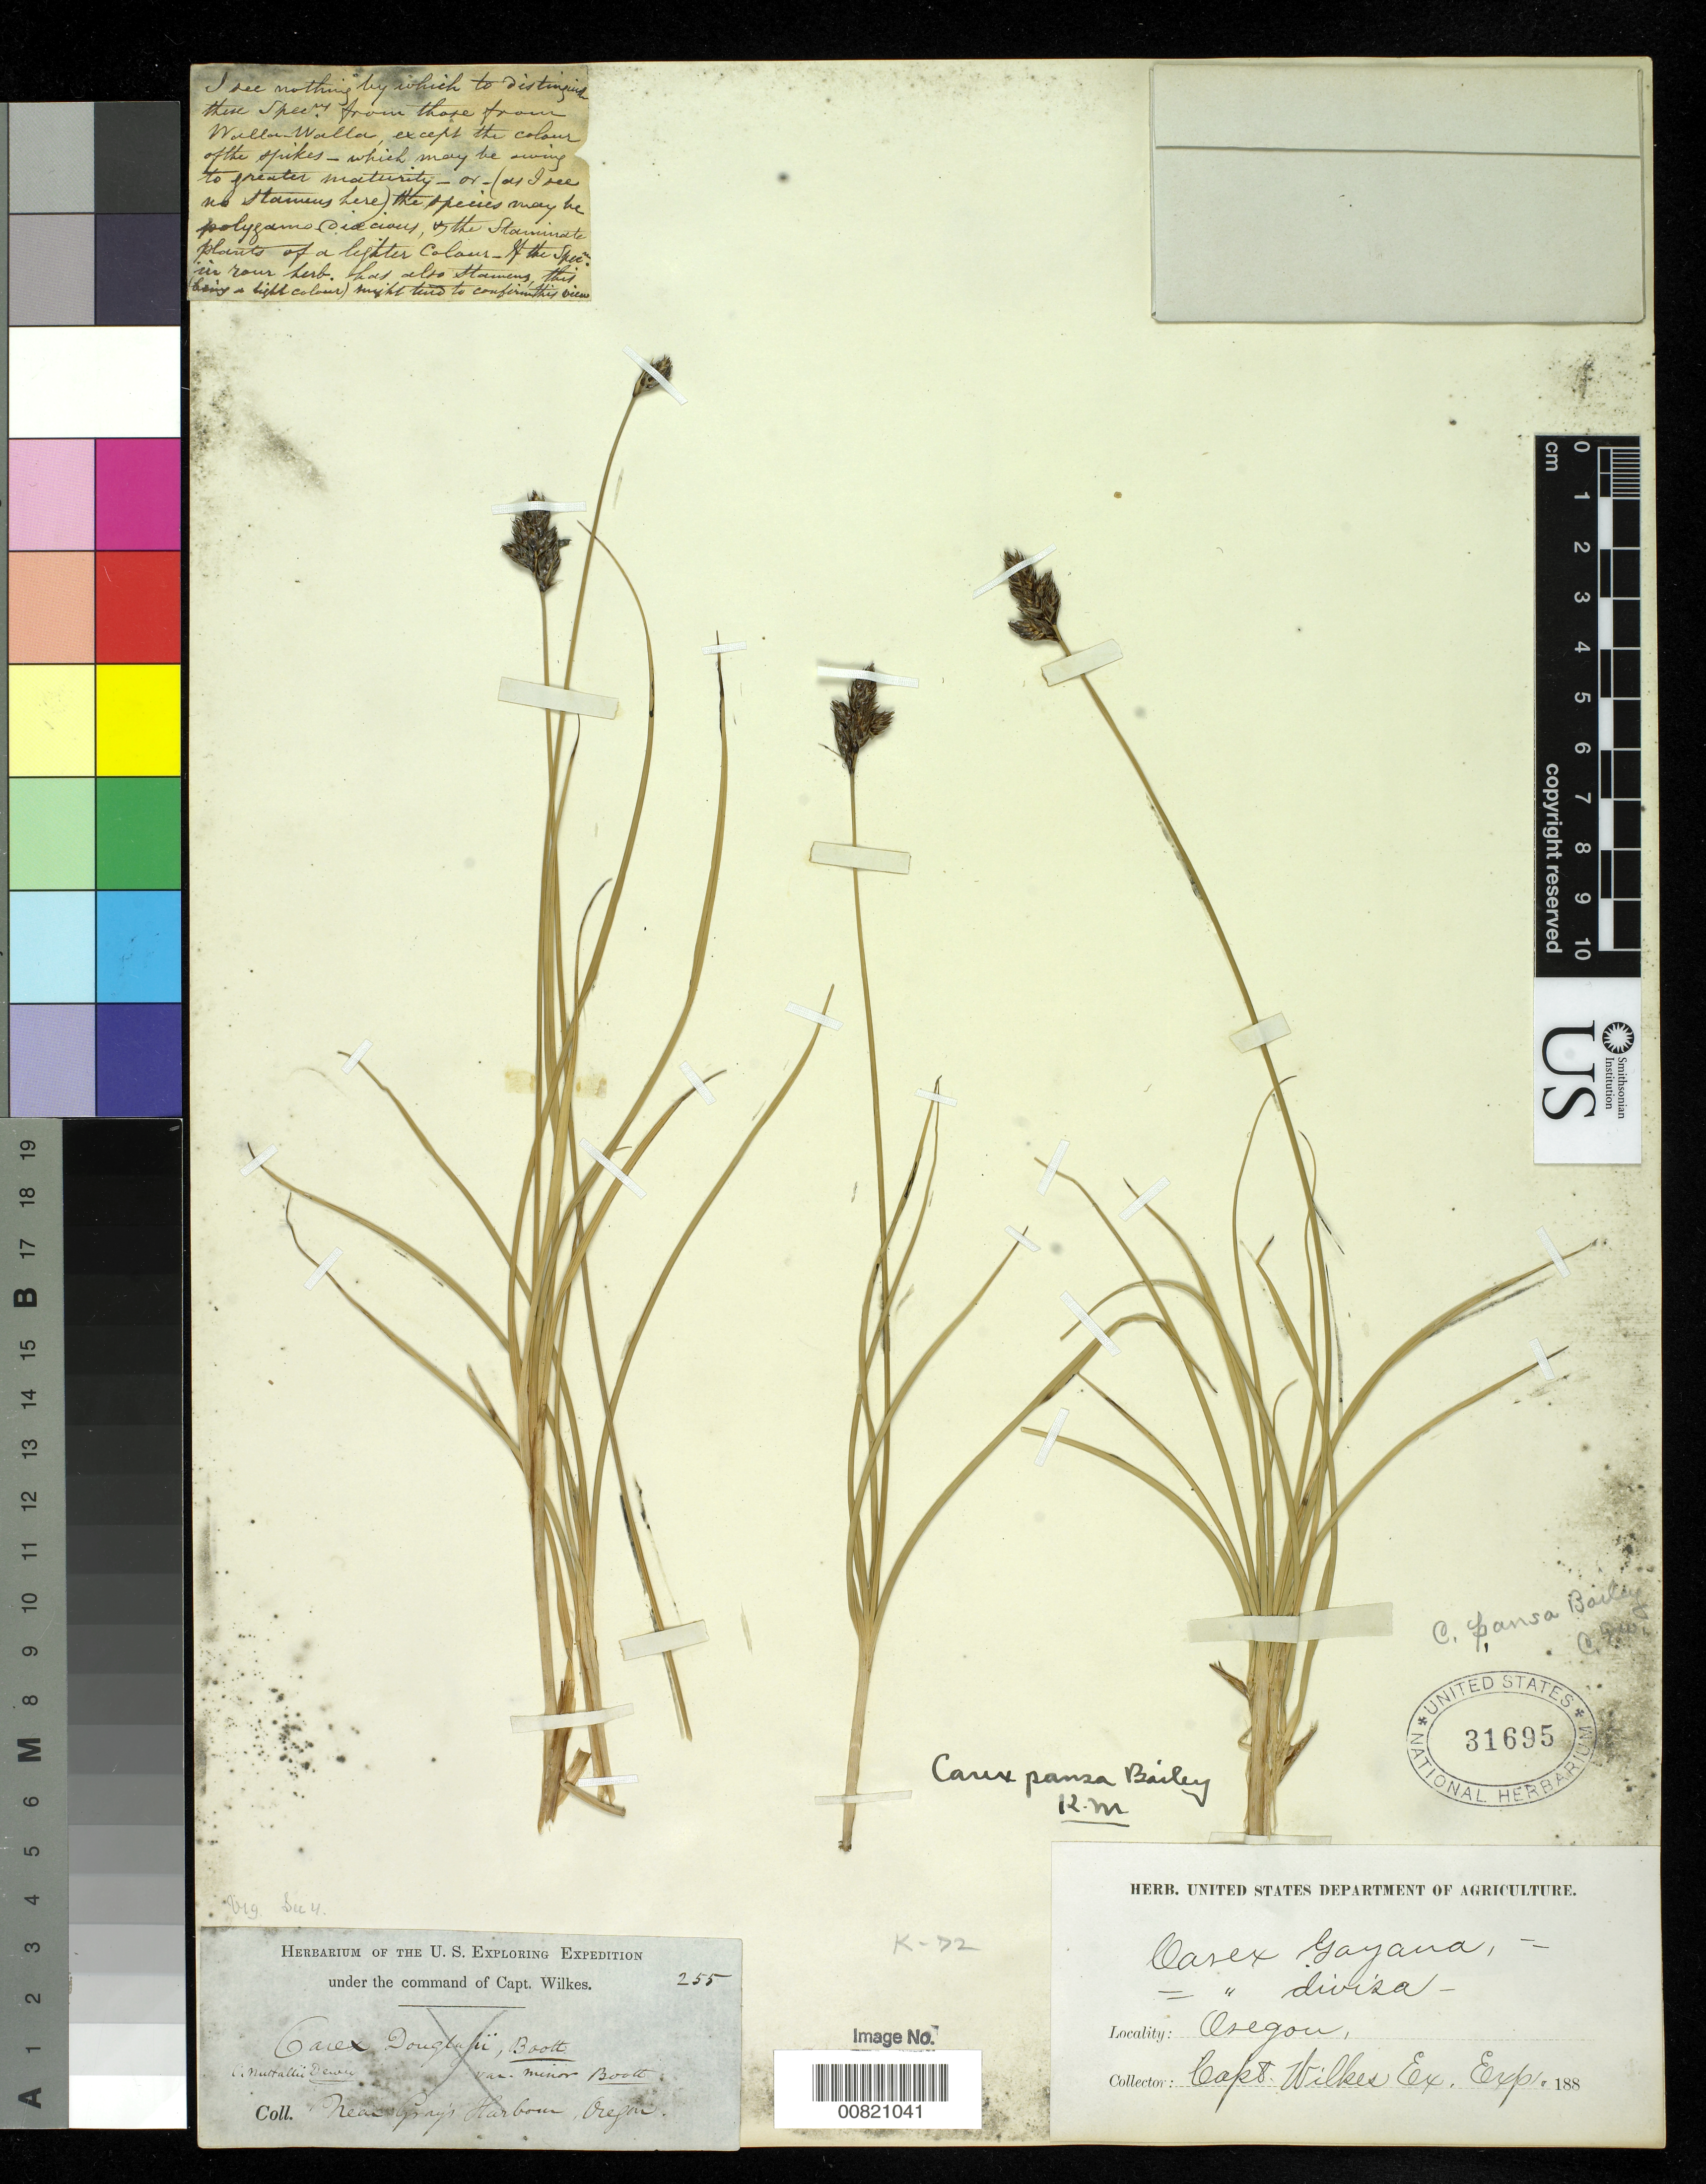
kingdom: Plantae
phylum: Tracheophyta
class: Liliopsida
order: Poales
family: Cyperaceae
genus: Carex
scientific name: Carex pansa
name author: L.H. Bailey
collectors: Wilkes Explor. Exped.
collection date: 1838/1842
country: United States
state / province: Oregon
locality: near Grays Harbour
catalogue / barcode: US 31695